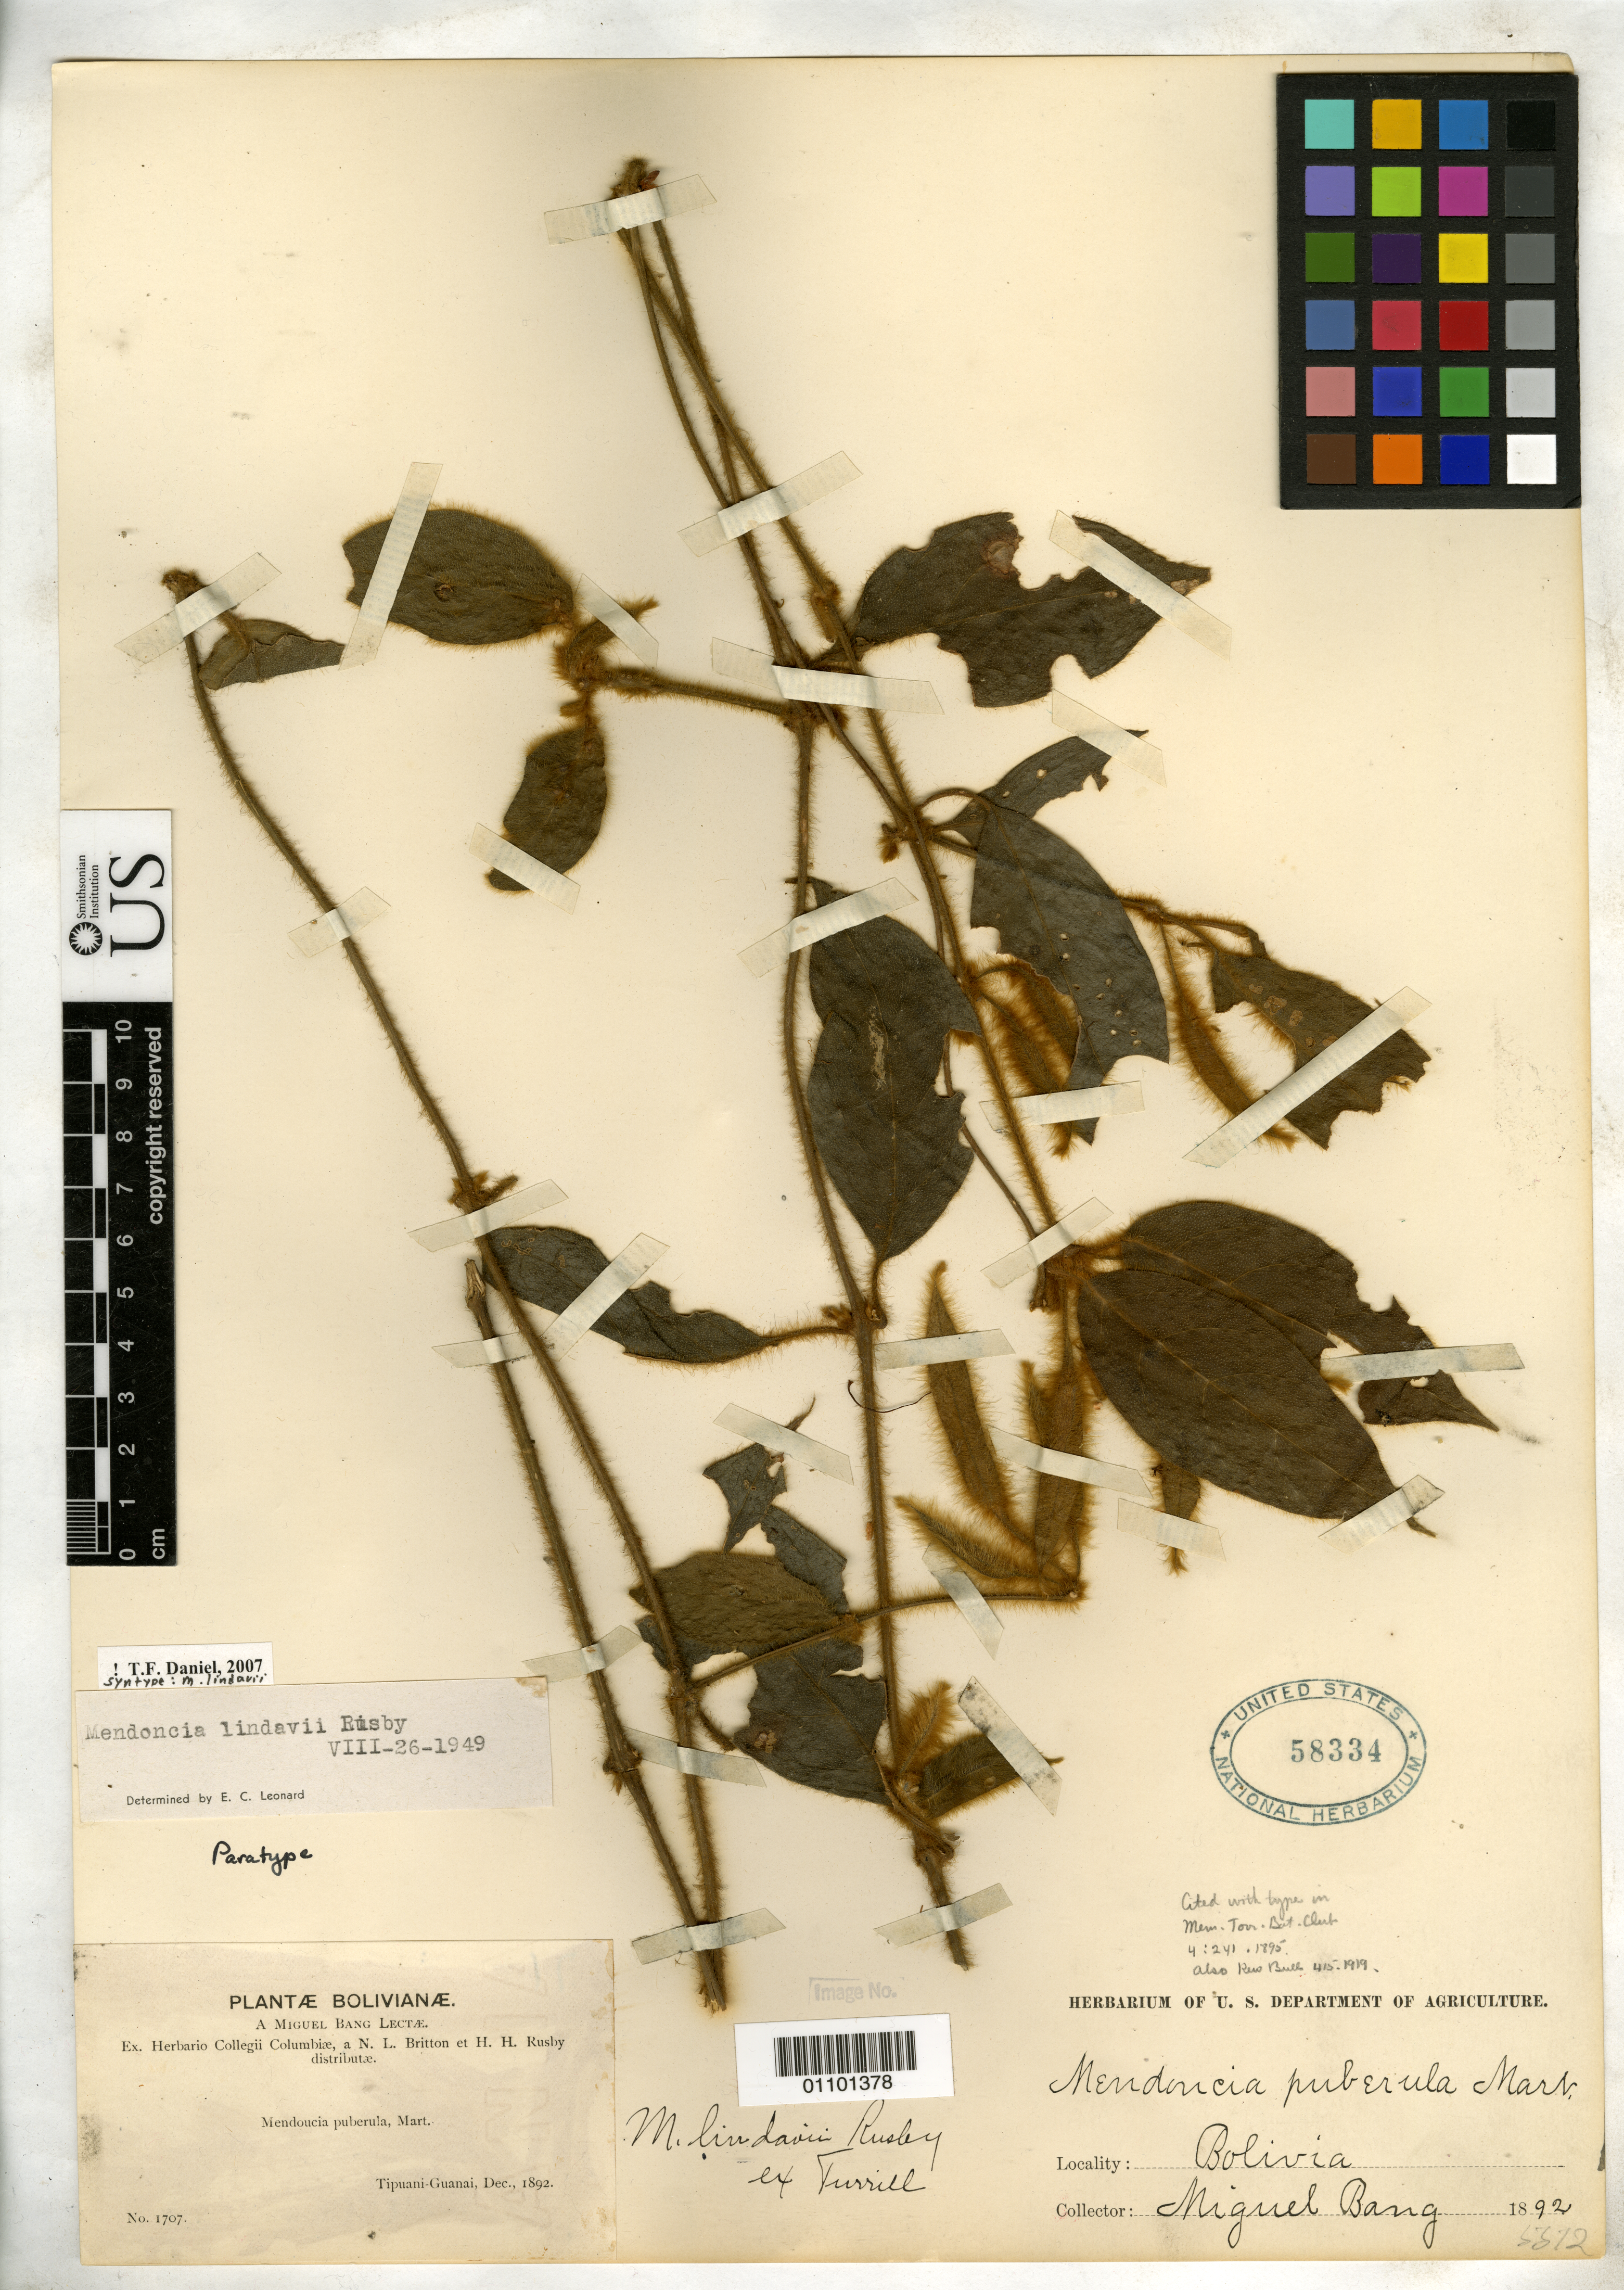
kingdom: Plantae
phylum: Tracheophyta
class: Magnoliopsida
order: Lamiales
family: Acanthaceae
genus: Mendoncia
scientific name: Mendoncia lindavii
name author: Rusby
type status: Syntype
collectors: M. Bang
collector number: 1707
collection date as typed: Dec 1892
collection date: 1892-12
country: Bolivia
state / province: La Paz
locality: Tipuani-Guanai.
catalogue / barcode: US 58334